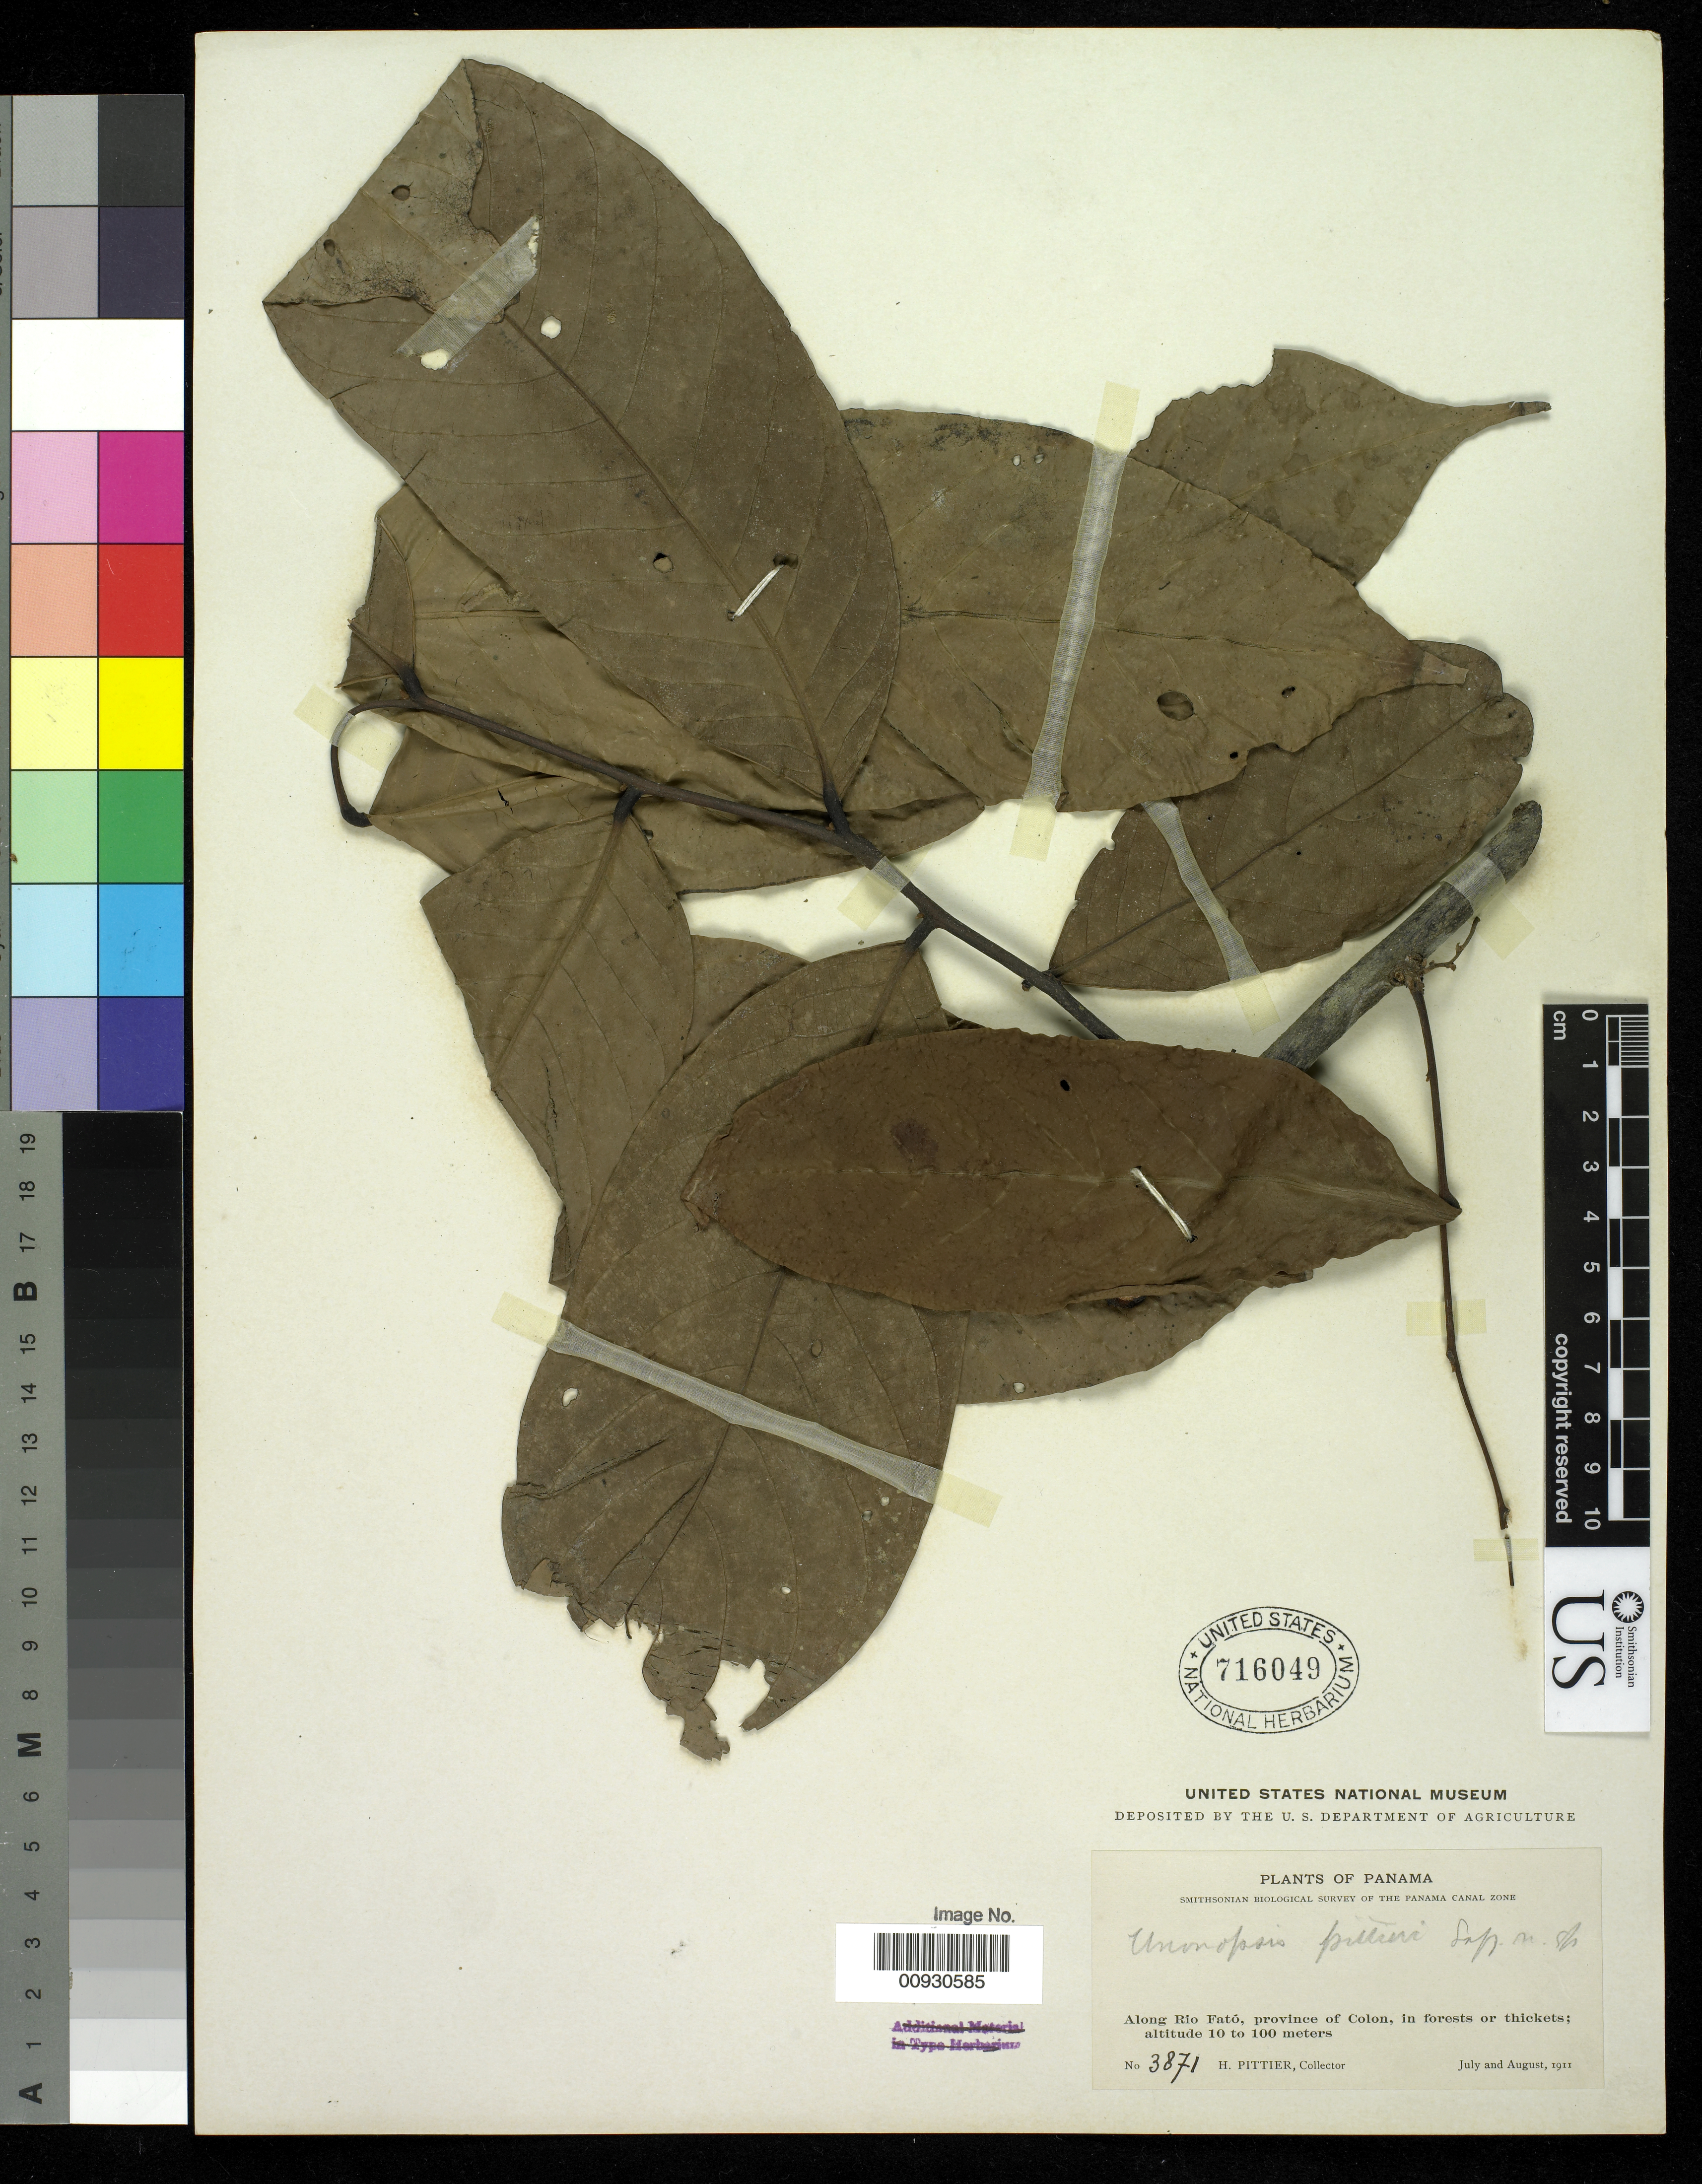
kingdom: Plantae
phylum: Tracheophyta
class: Magnoliopsida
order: Magnoliales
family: Annonaceae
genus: Unonopsis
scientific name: Unonopsis pittieri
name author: Saff.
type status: Isotype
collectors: H. F. Pittier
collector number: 3871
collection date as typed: Jul 1911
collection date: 1911-07,1911-08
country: Panama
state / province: Colón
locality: Río Fato.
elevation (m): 10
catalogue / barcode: US 716049